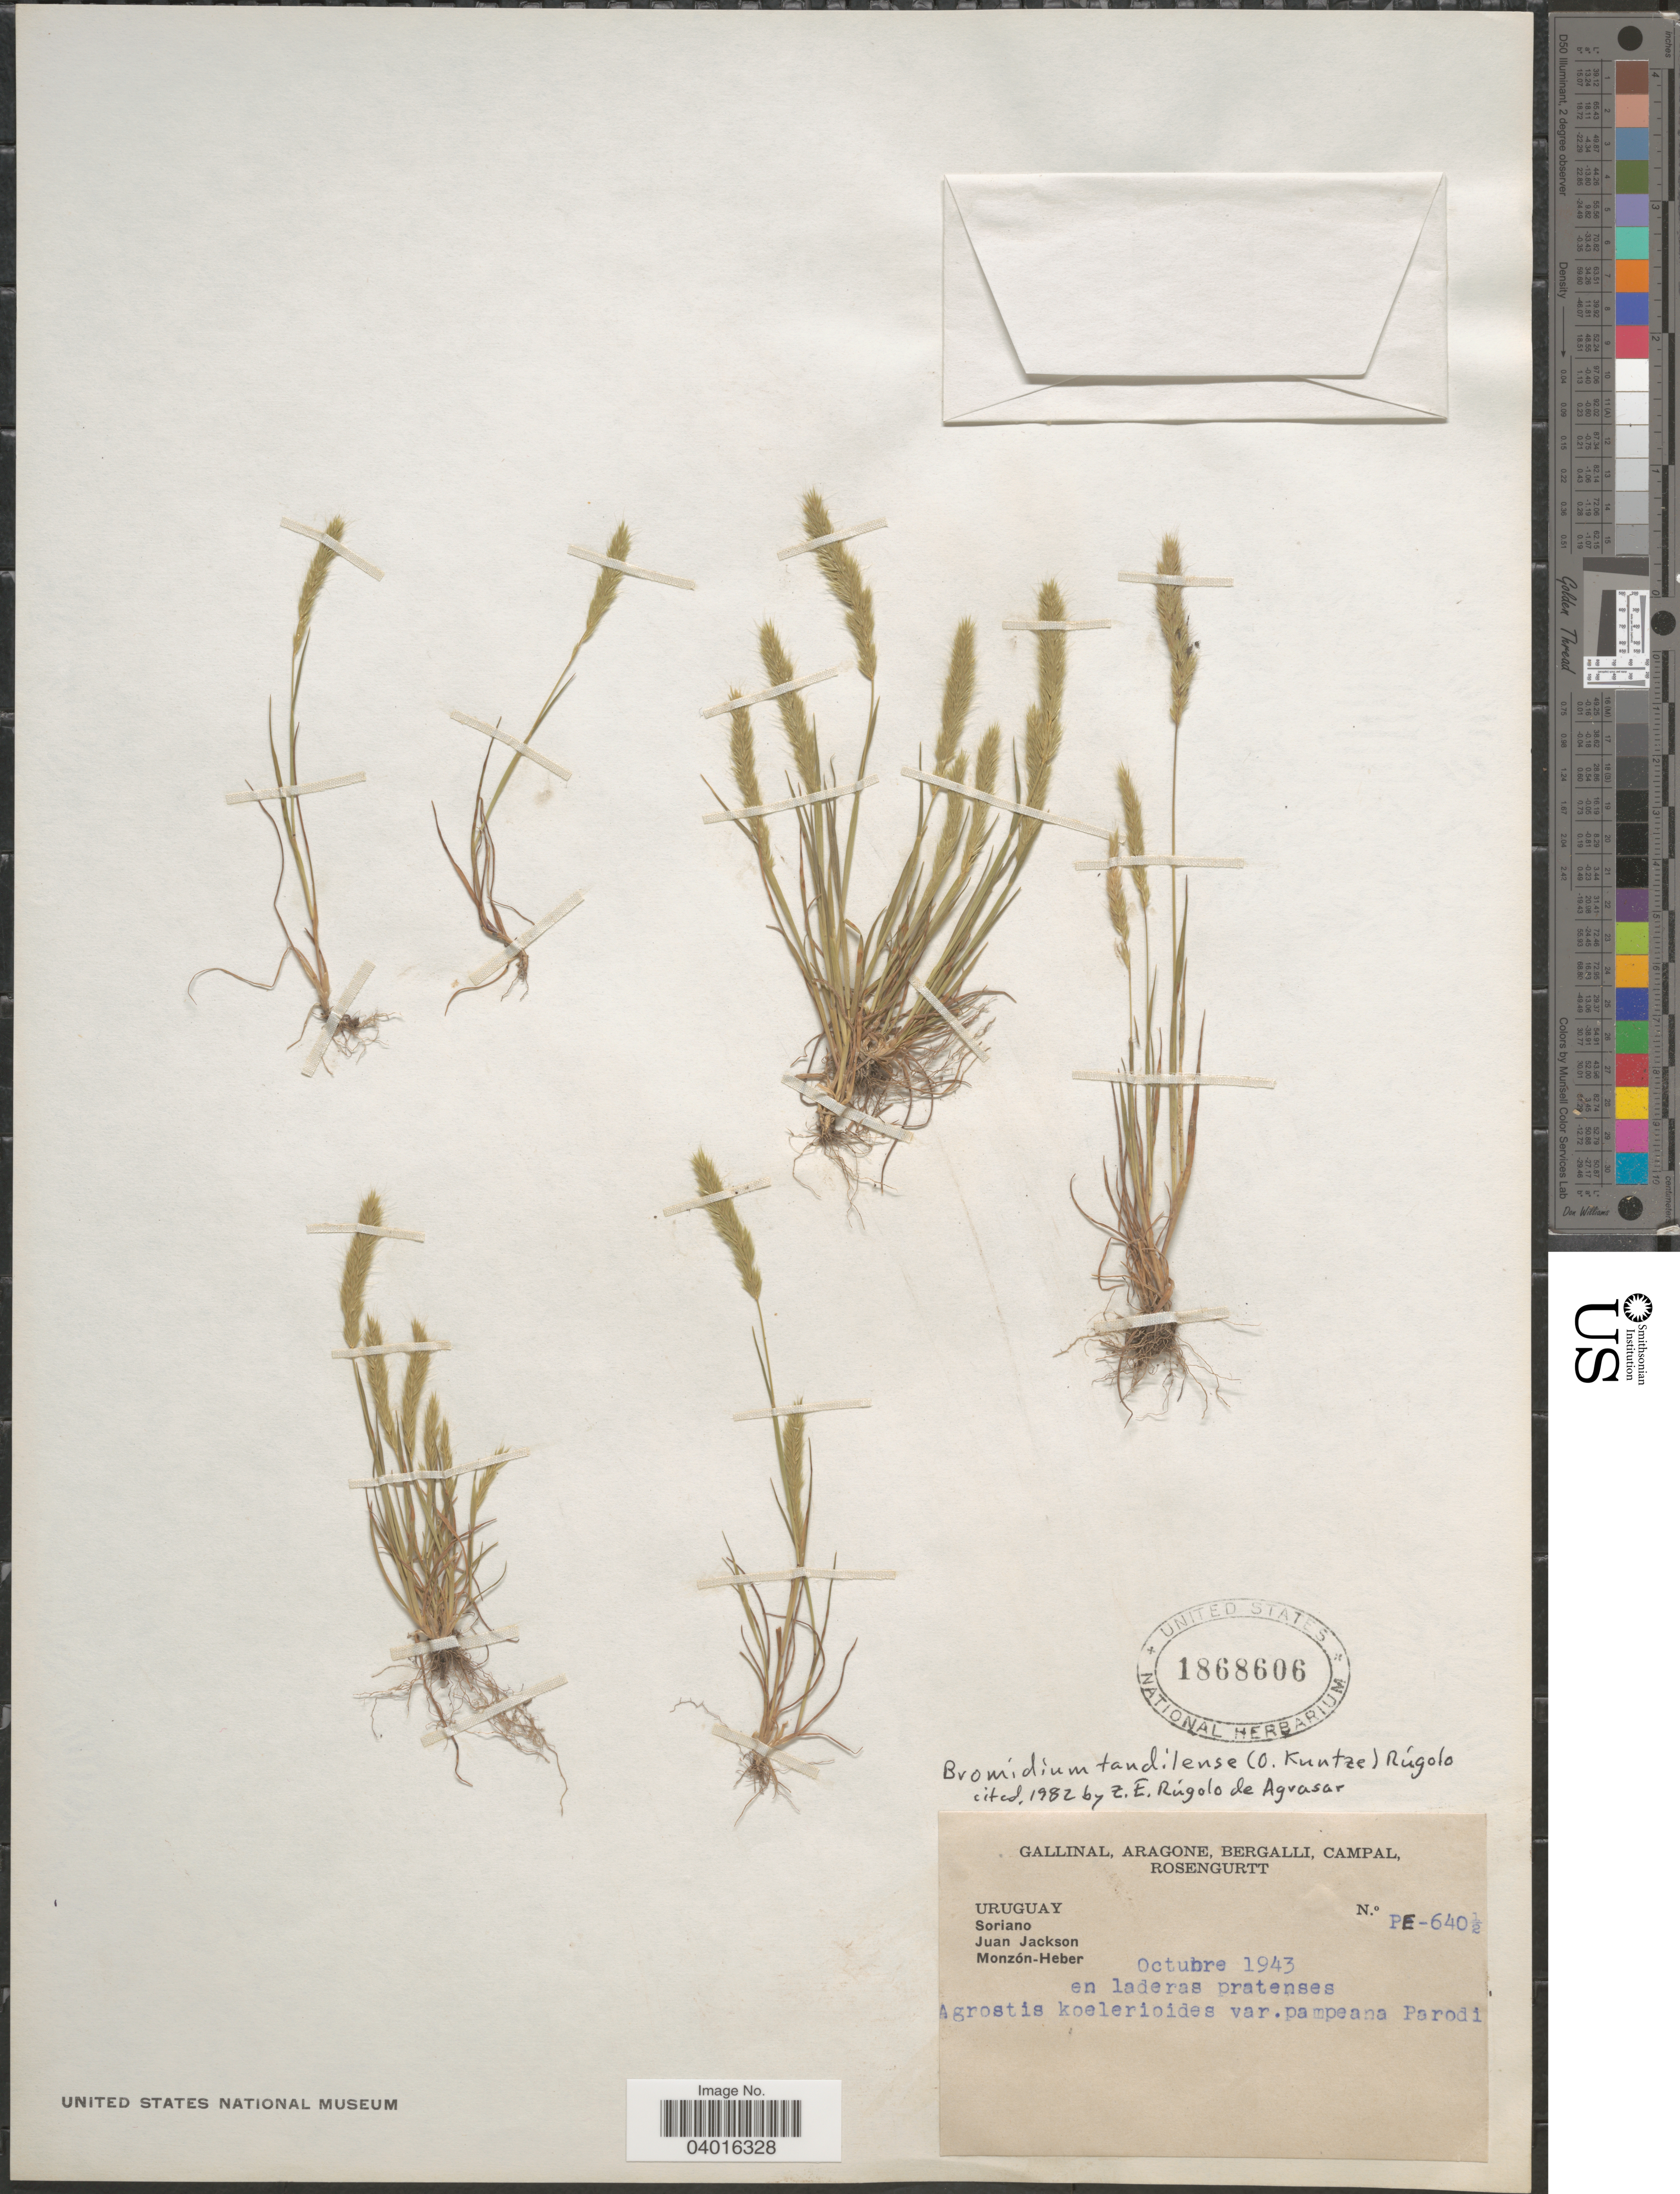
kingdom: Plantae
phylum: Tracheophyta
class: Liliopsida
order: Poales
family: Poaceae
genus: Bromidium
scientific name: Bromidium tandilense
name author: (Kuntze) Rúgolo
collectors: -. Gallinal, -- Aragone, -- Bergalli, -- Campal & Rosengurtt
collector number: PE-640½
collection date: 1943-10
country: Uruguay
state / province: Soriano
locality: Juan Jackson. Monzón-Heber. En laderas pratenses.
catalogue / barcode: US 1868606